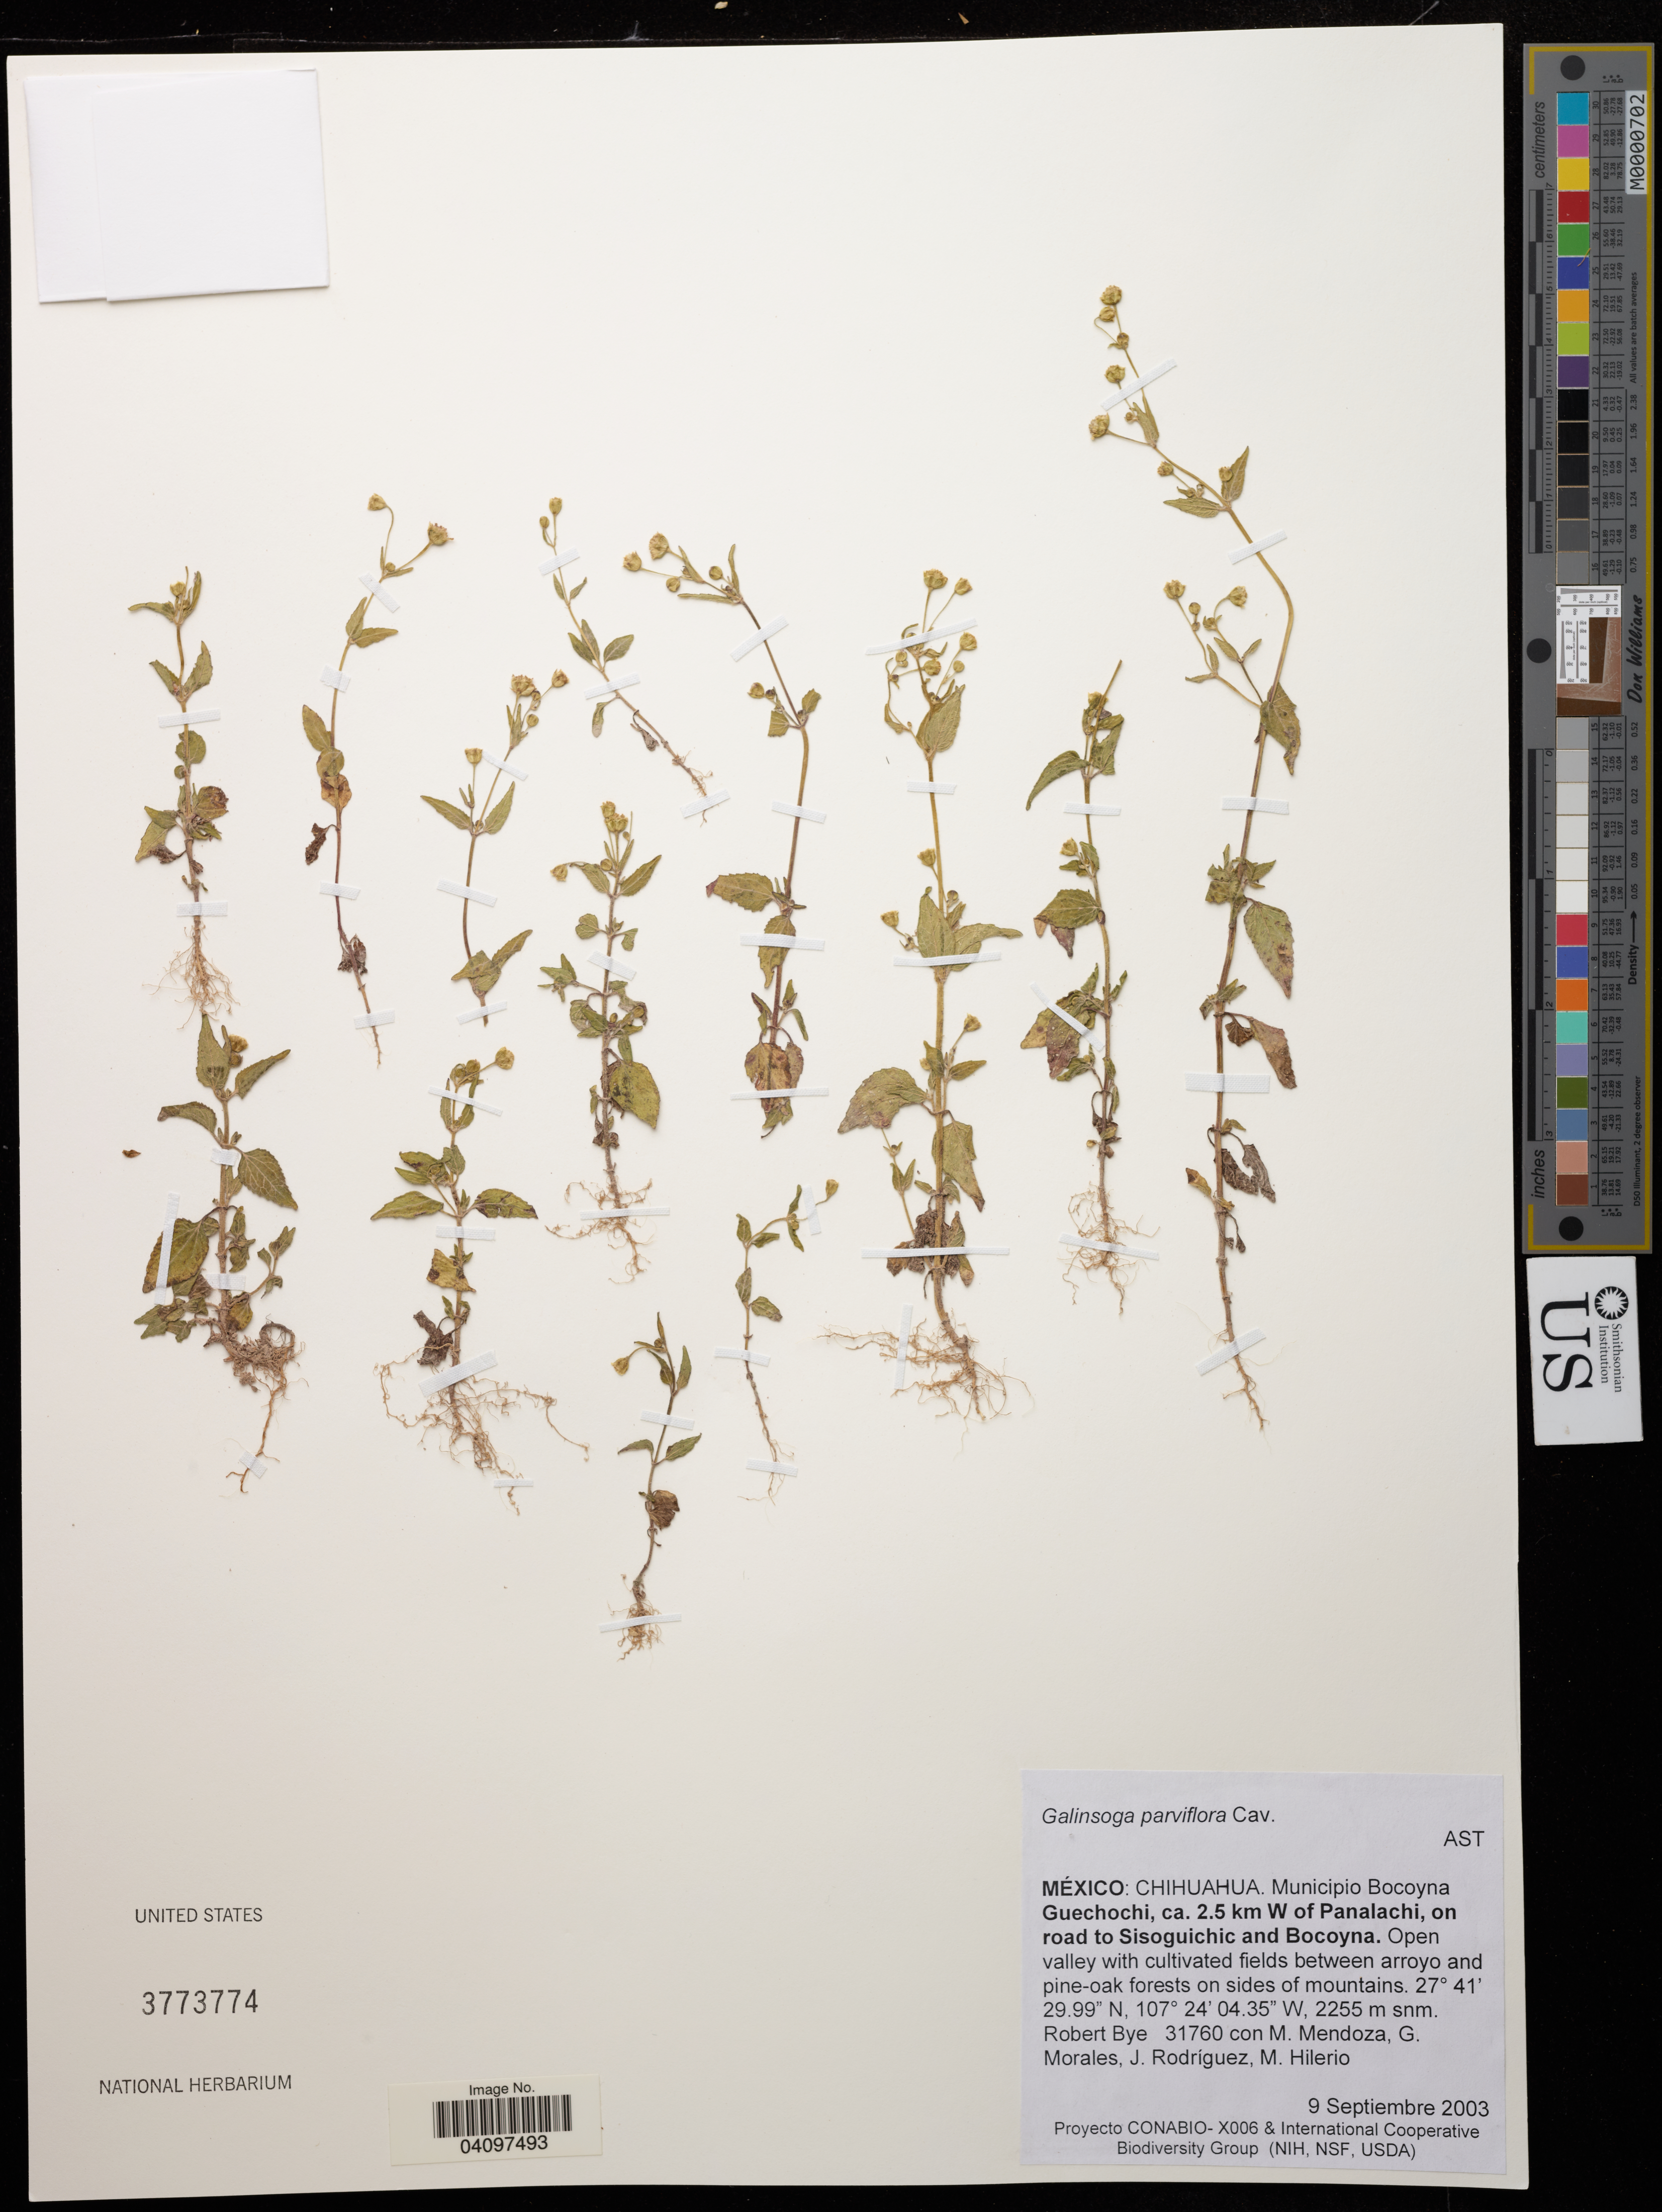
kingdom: Plantae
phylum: Tracheophyta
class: Magnoliopsida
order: Asterales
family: Asteraceae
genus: Galinsoga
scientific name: Galinsoga parviflora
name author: Cav.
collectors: R. Bye, M. Mendoza Garcia, Morales & J. Rodríguez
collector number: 31760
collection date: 2003-09-09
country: Mexico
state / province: Chihuahua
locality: Municipio Bocoyna Guechochi, ca. 2.5 km W of Panalachi, on road to Sisoguichic and Bocoyna.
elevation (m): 2255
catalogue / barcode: US 3773774